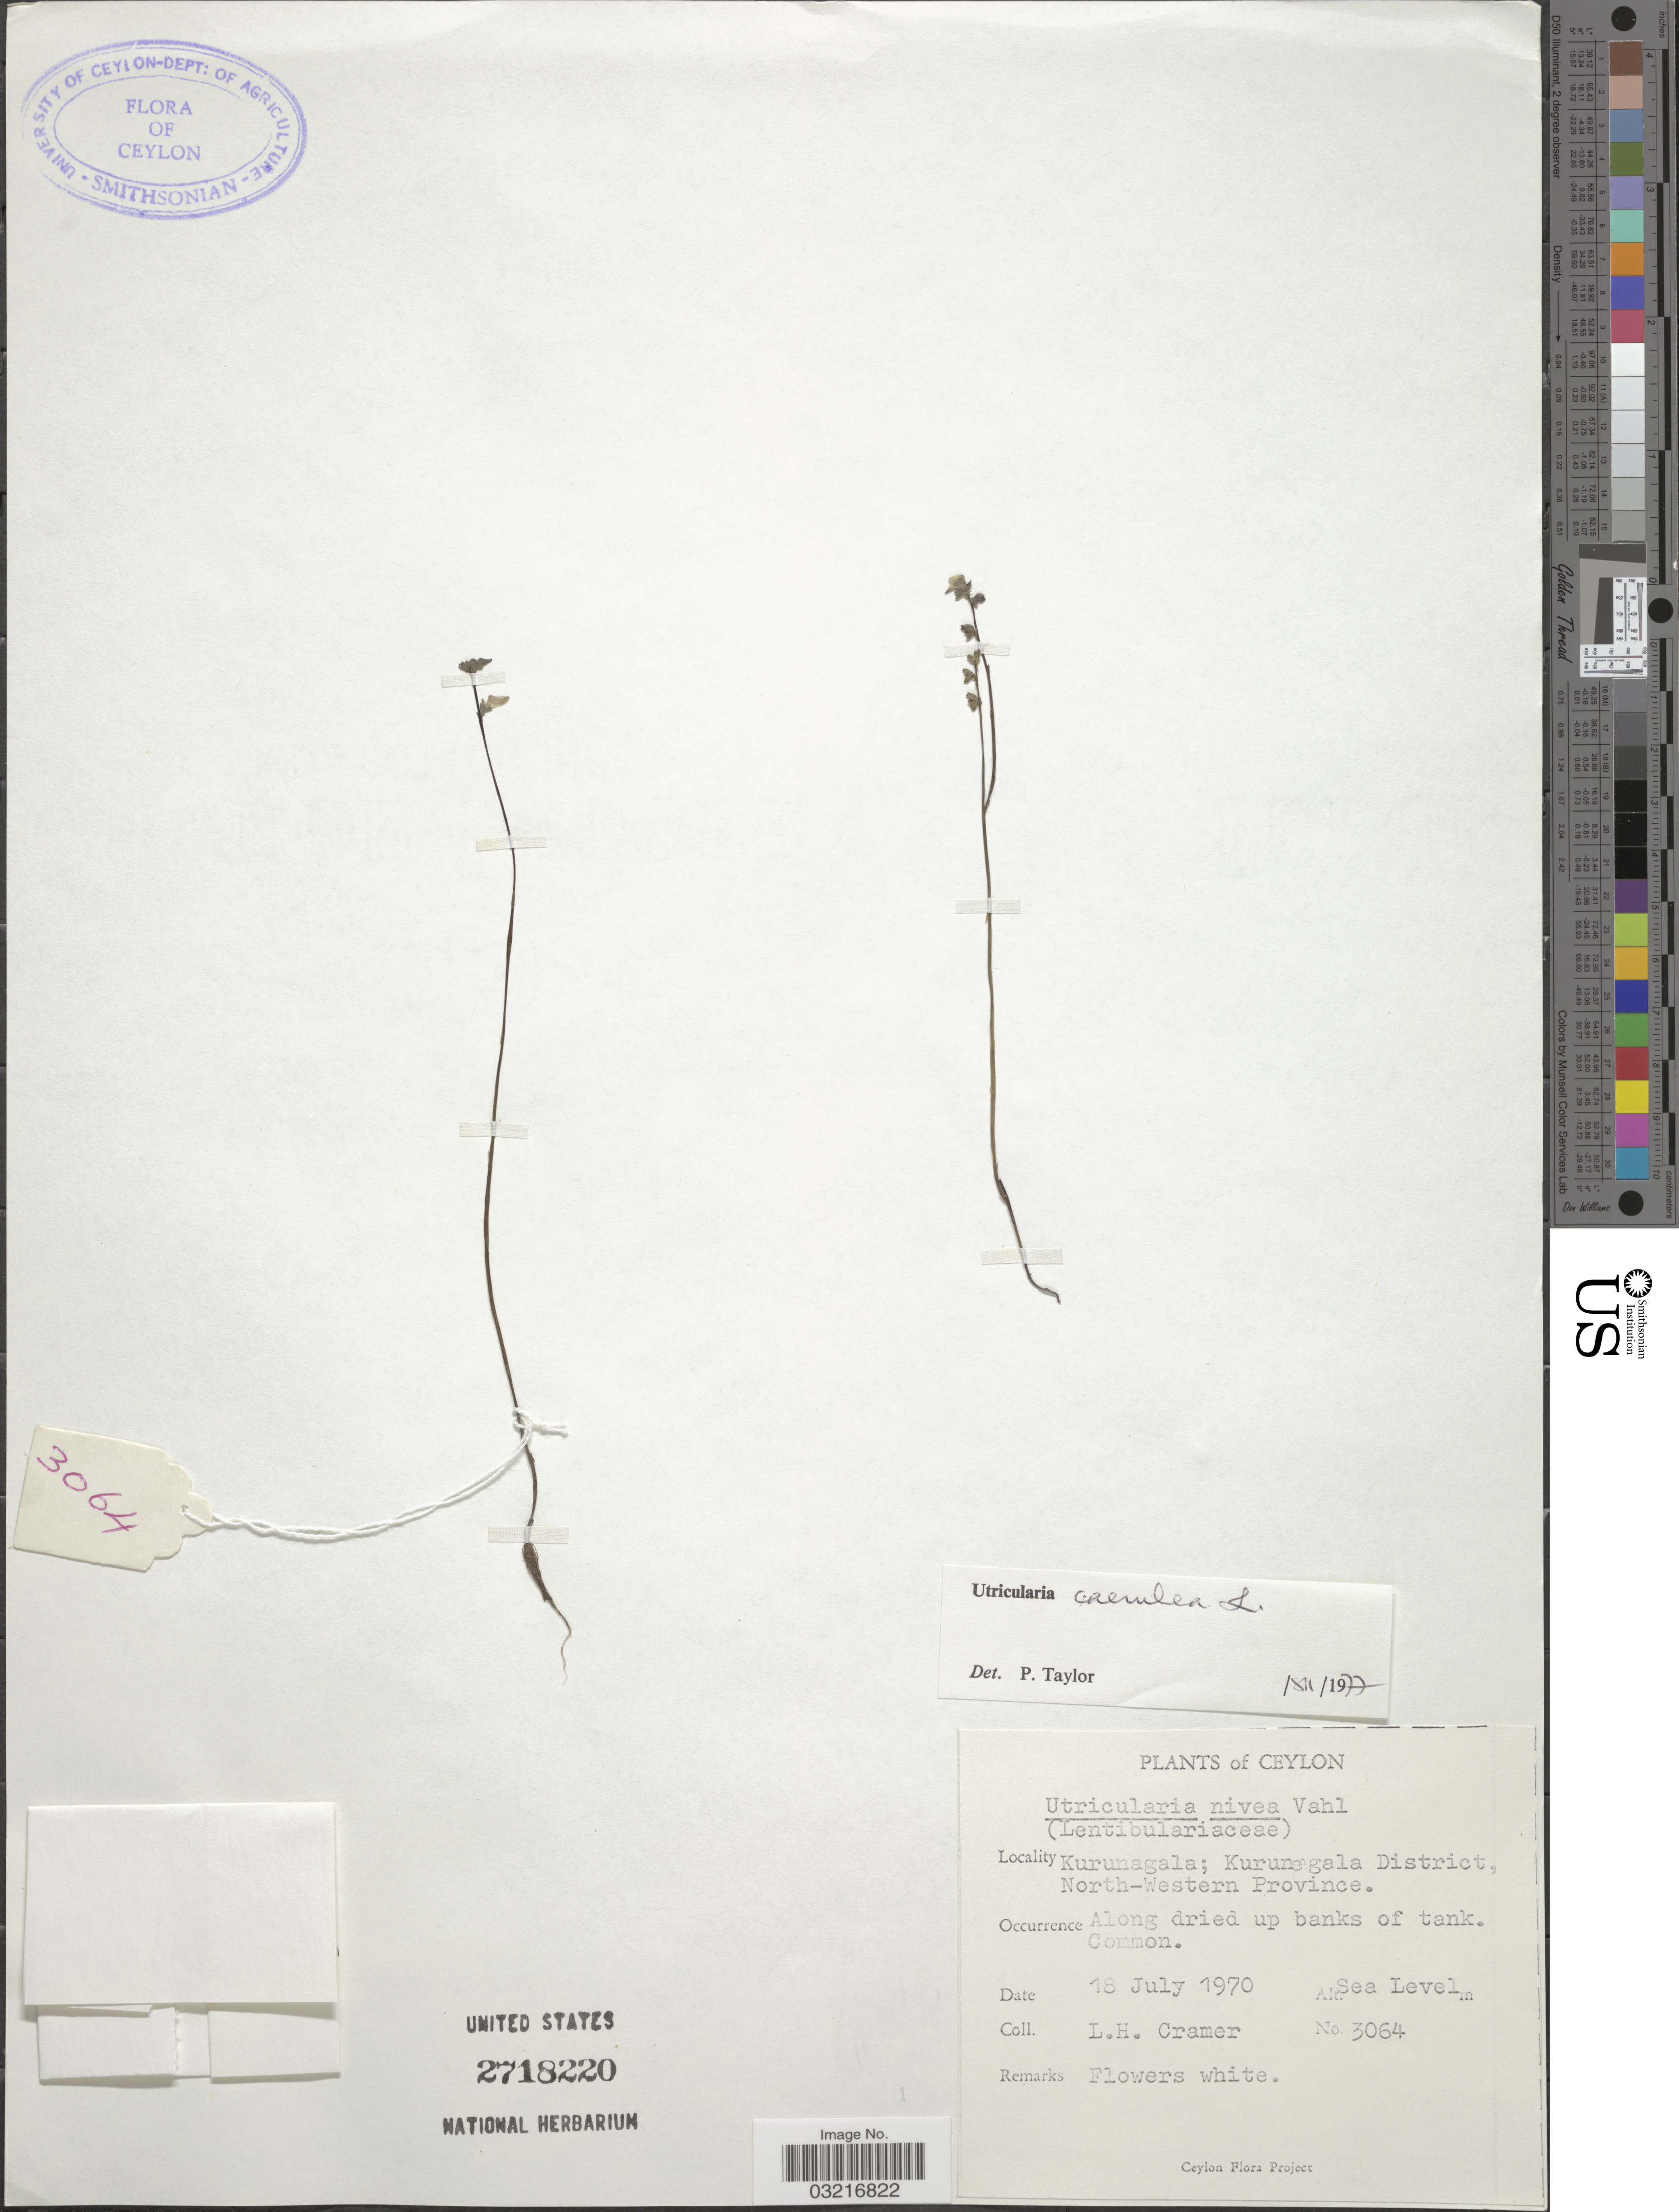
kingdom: Plantae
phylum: Tracheophyta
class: Magnoliopsida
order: Lamiales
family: Lentibulariaceae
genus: Utricularia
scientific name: Utricularia caerulea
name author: L.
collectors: L. H. Cramer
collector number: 3064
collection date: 1970-07-18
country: Sri Lanka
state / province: North Western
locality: Ceylon, Kurunagala; Kurunagala District.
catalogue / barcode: US 2718220